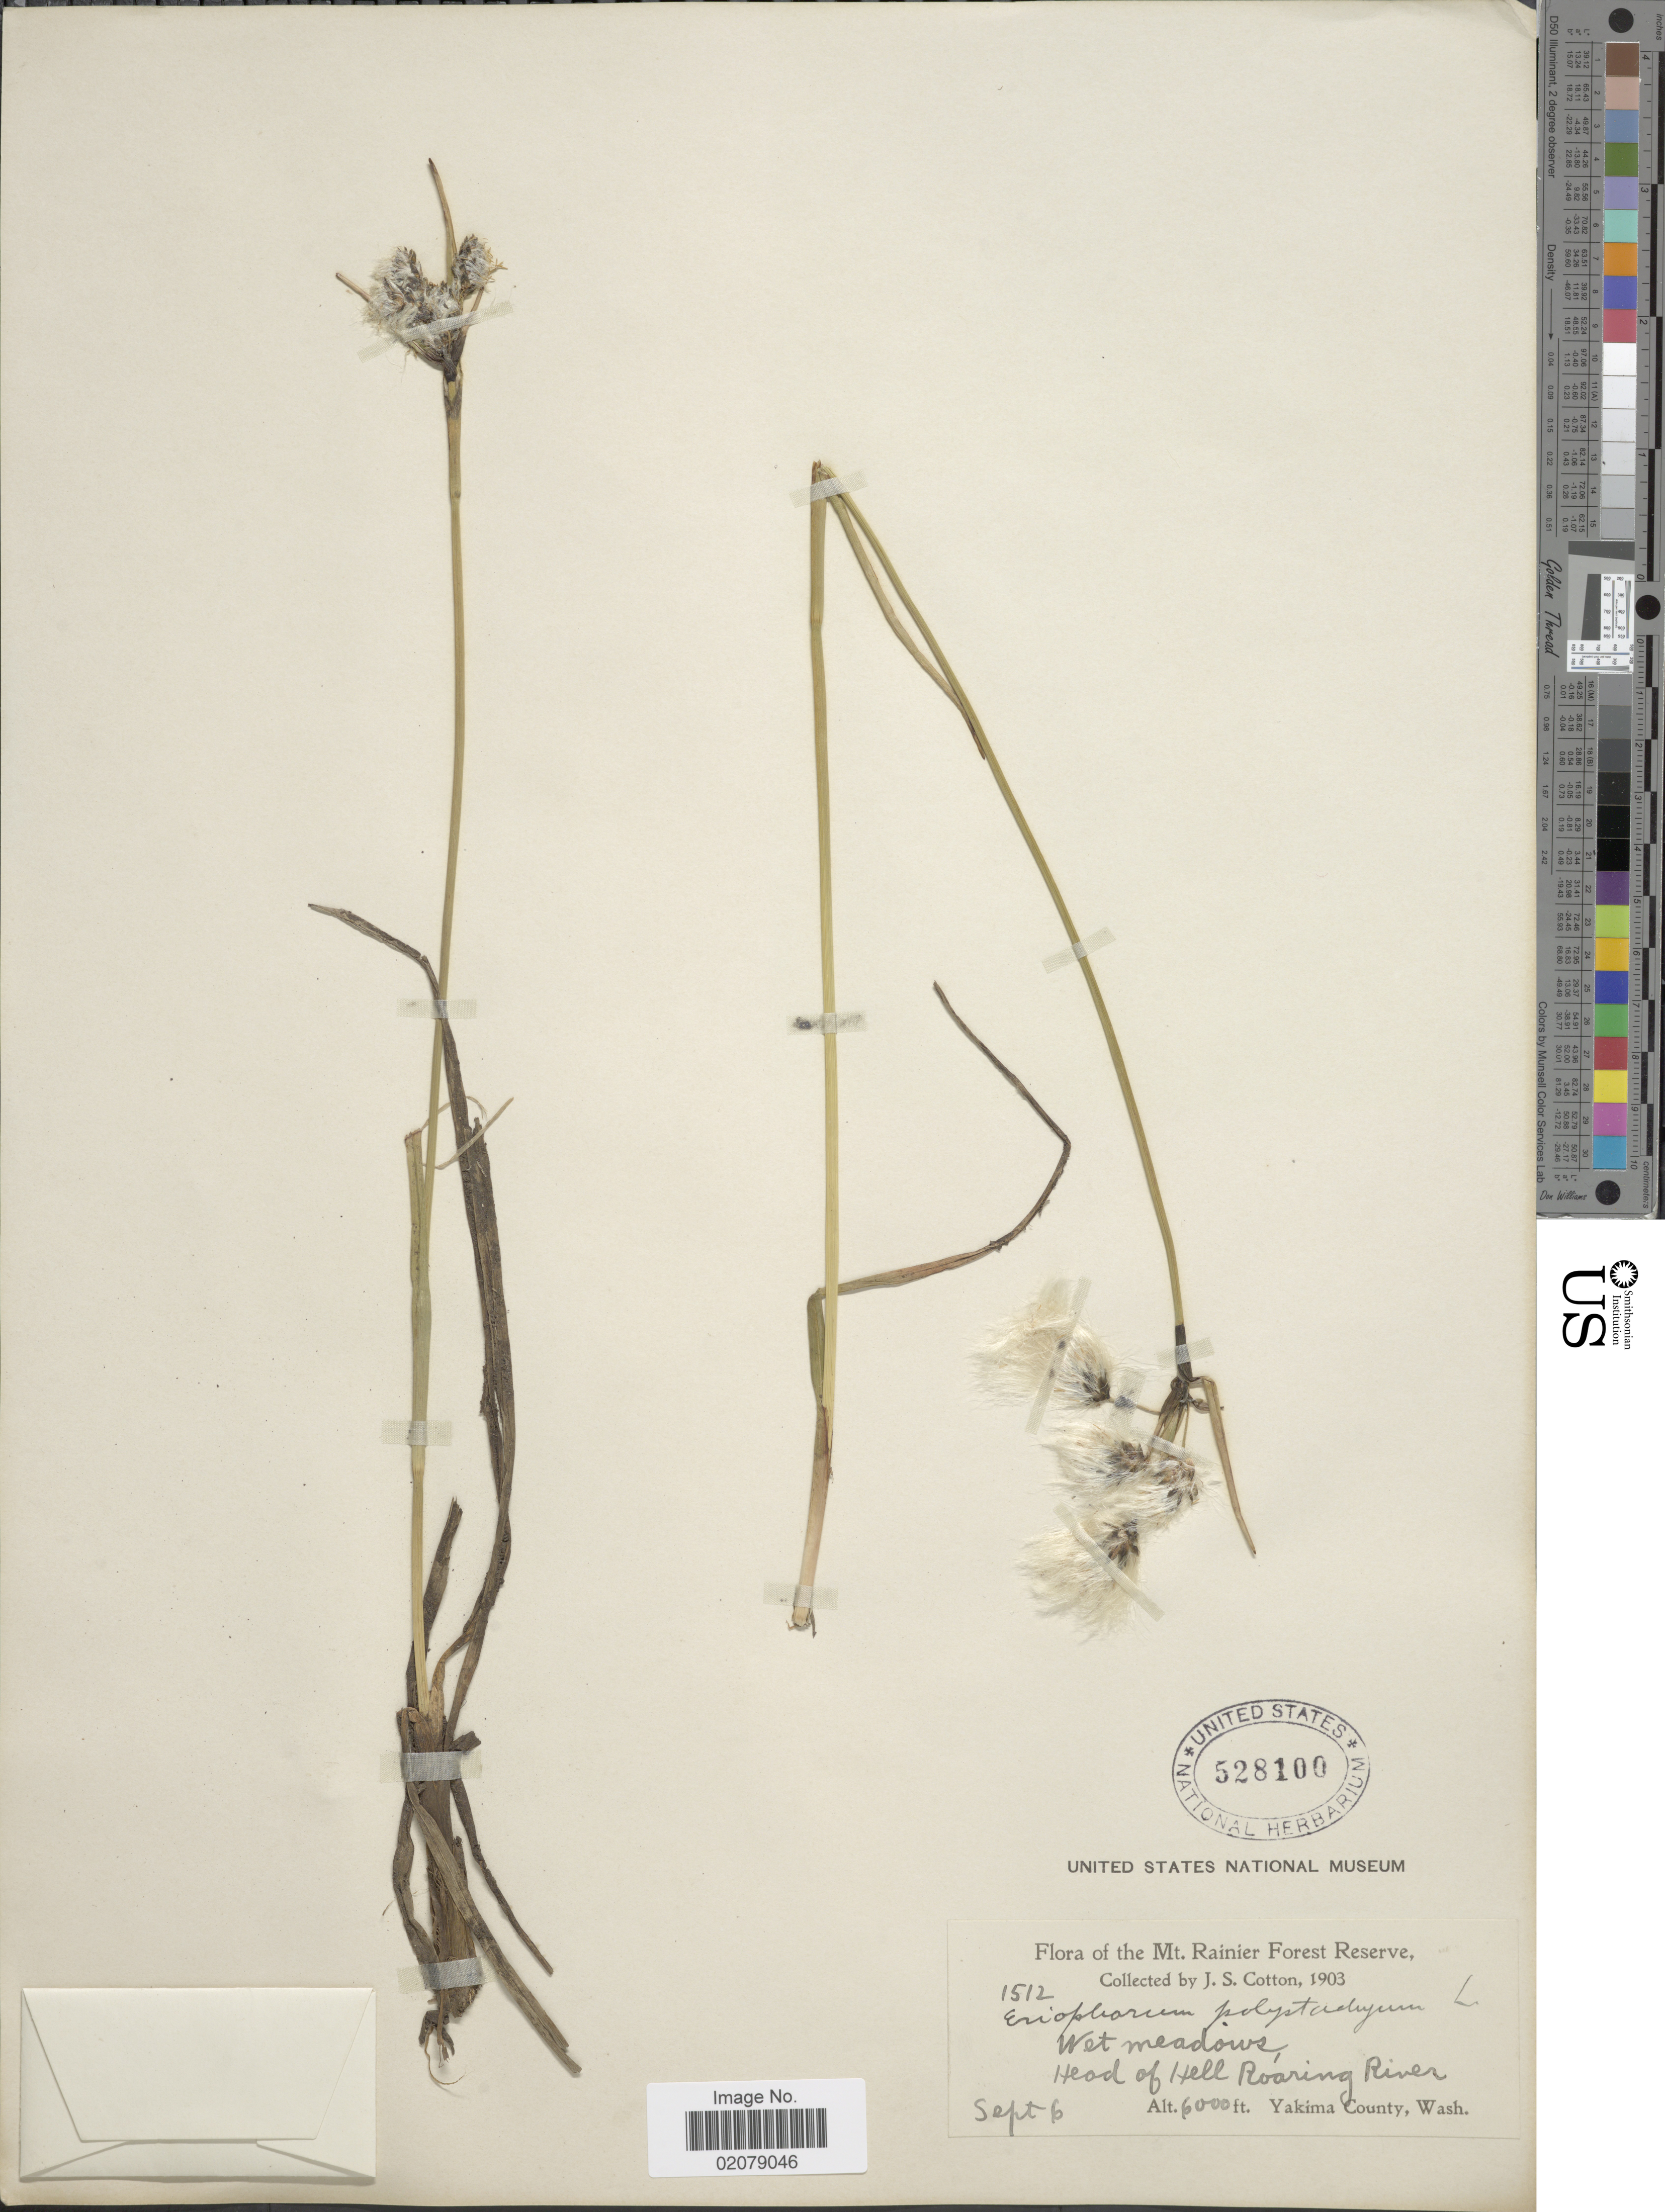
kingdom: Plantae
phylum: Tracheophyta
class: Liliopsida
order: Poales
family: Cyperaceae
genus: Eriophorum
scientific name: Eriophorum viridicarinatum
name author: (Englem.) Fernald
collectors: J. S. Cotton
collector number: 1512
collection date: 1903-09-06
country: United States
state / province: Washington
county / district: Yakima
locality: The Mt. Rainier Forest Reserve, Head of Hell Roaring River, Yakima County, Washington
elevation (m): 1829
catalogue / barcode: US 528100